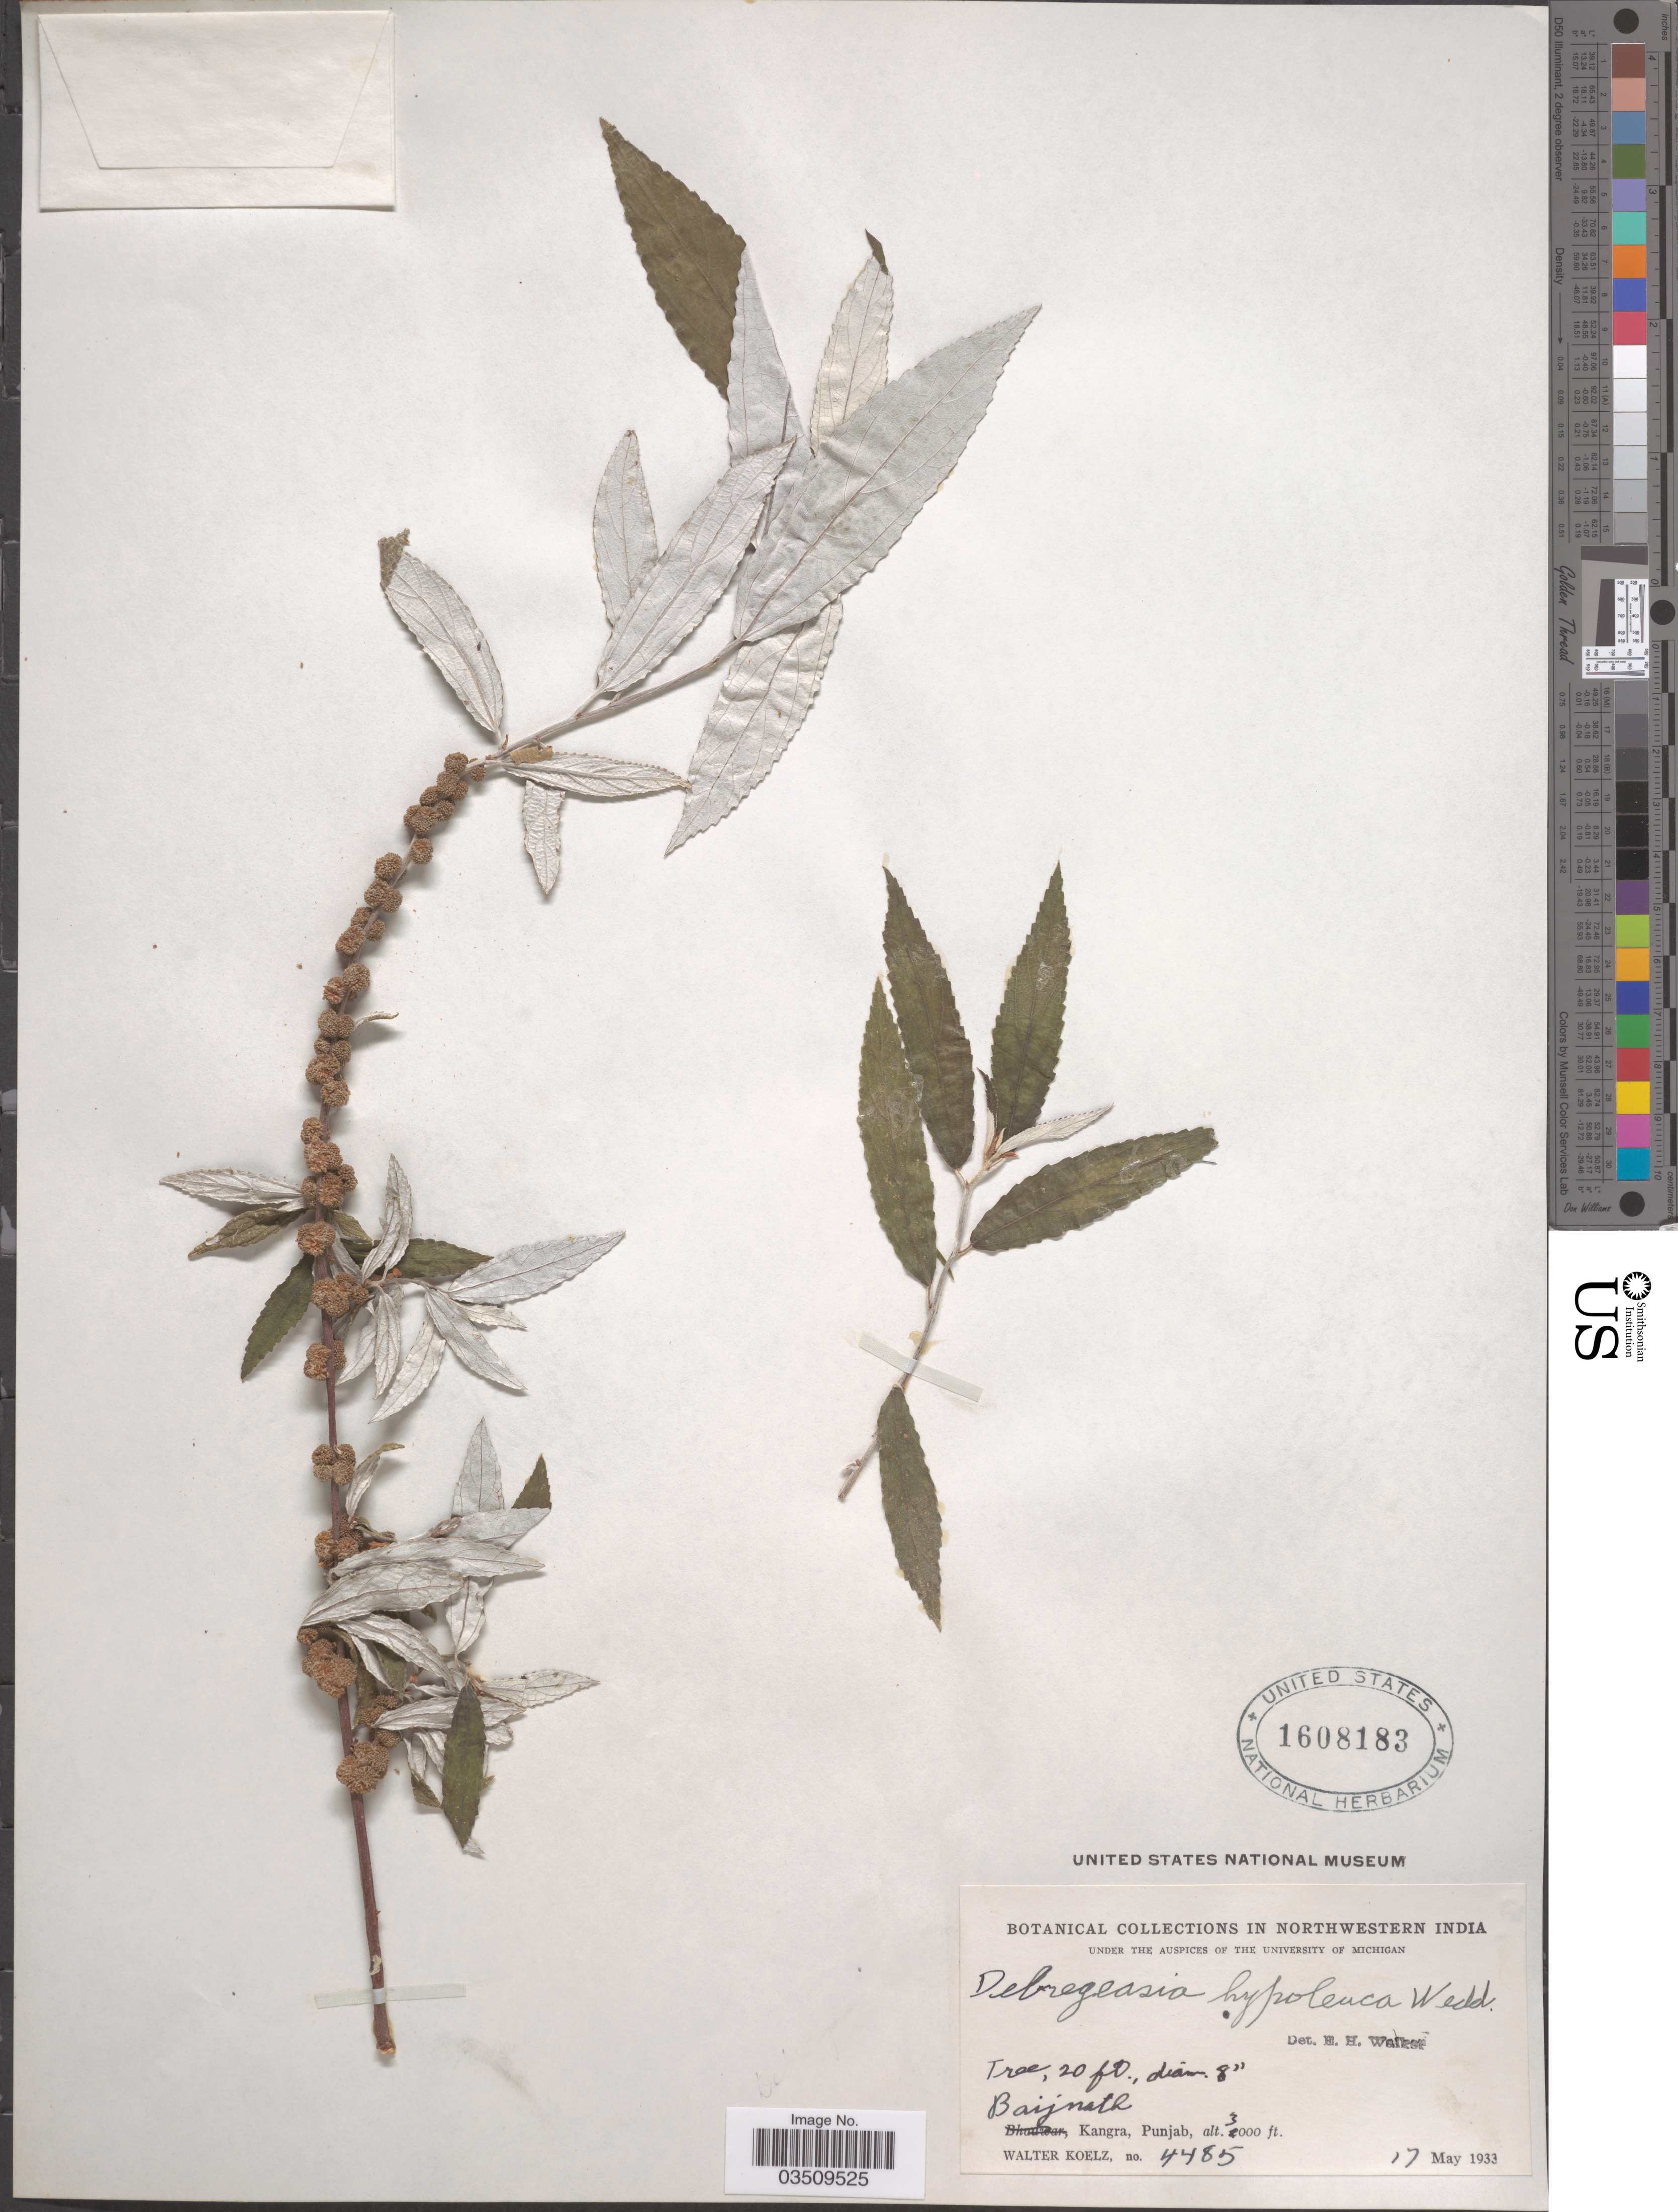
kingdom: Plantae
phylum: Tracheophyta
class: Magnoliopsida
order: Rosales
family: Urticaceae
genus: Debregeasia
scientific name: Debregeasia spiculifera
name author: Merr.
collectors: W. N. Koelz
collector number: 4485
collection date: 1933-05-17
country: India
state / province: Punjab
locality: Northwestern India. Baijnath, Kangra, Punjab.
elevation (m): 914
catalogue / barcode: US 1608183